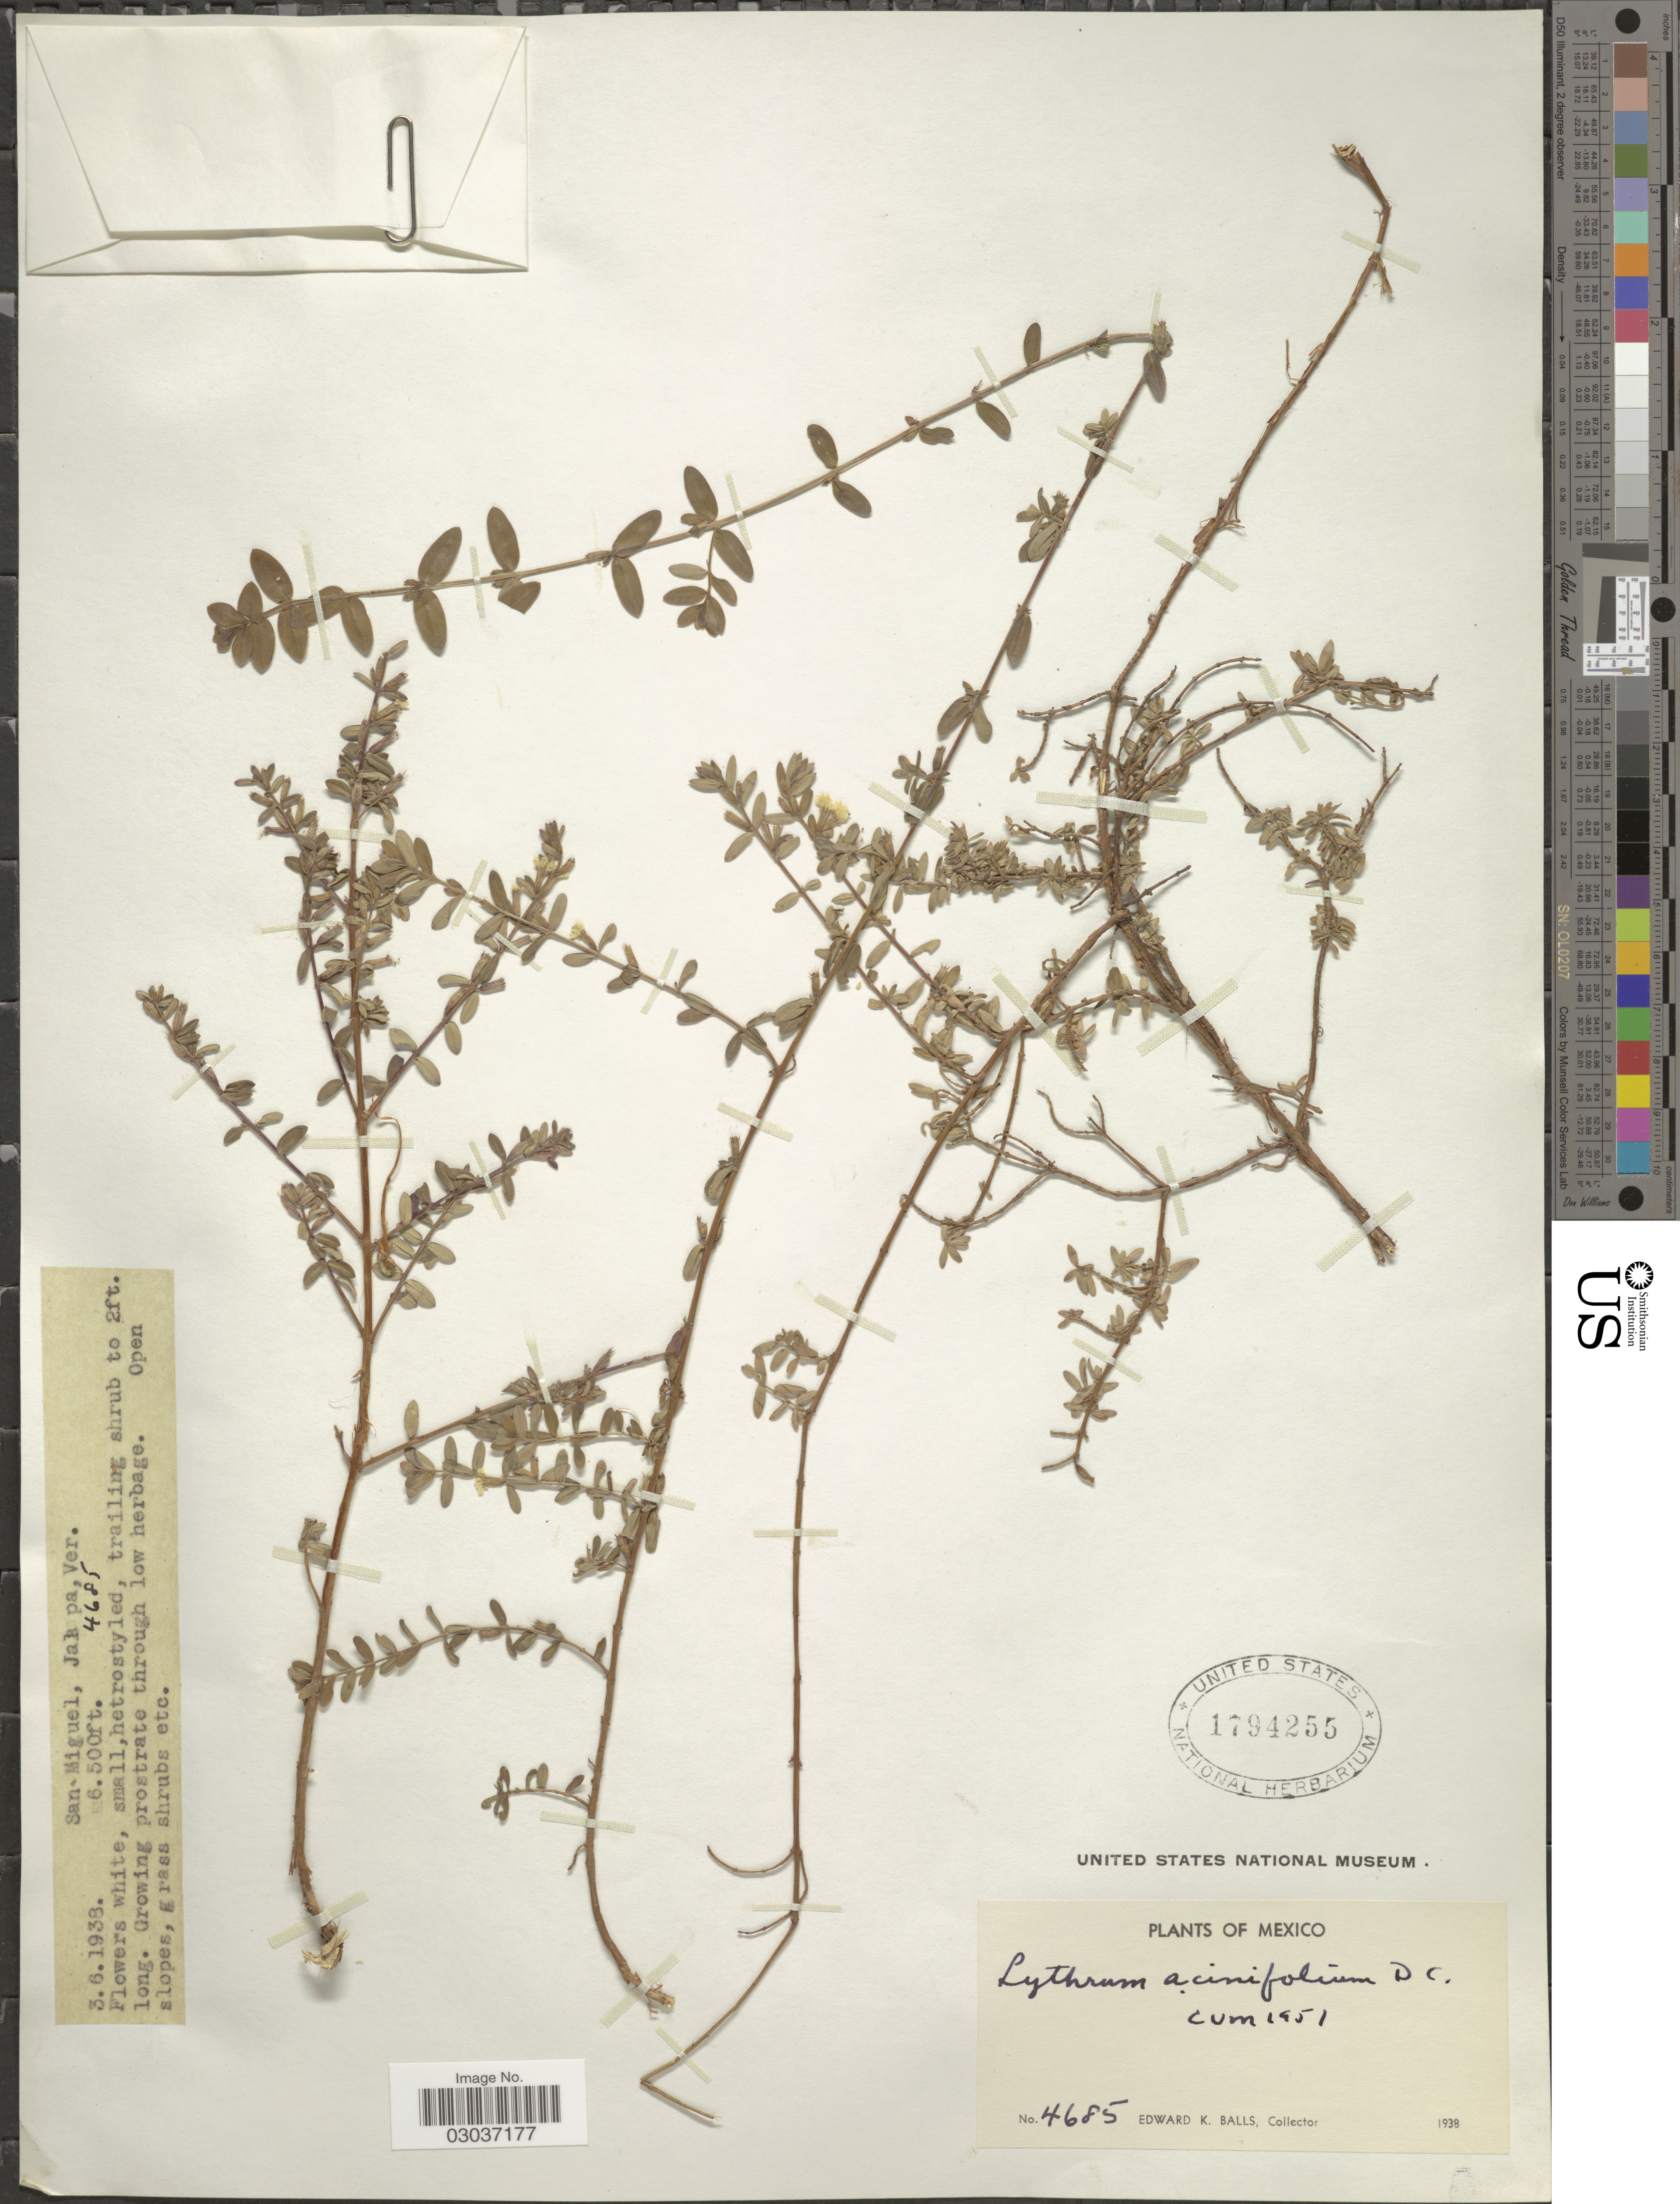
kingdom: Plantae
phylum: Tracheophyta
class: Magnoliopsida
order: Myrtales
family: Lythraceae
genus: Lythrum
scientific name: Lythrum acinifolium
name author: Sessé & Moc. ex Koehne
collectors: E. K. Balls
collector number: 4685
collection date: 1938-06-03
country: Mexico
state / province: Veracruz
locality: San Miguel, Jalapa, Ver.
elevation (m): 1981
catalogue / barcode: US 1794255